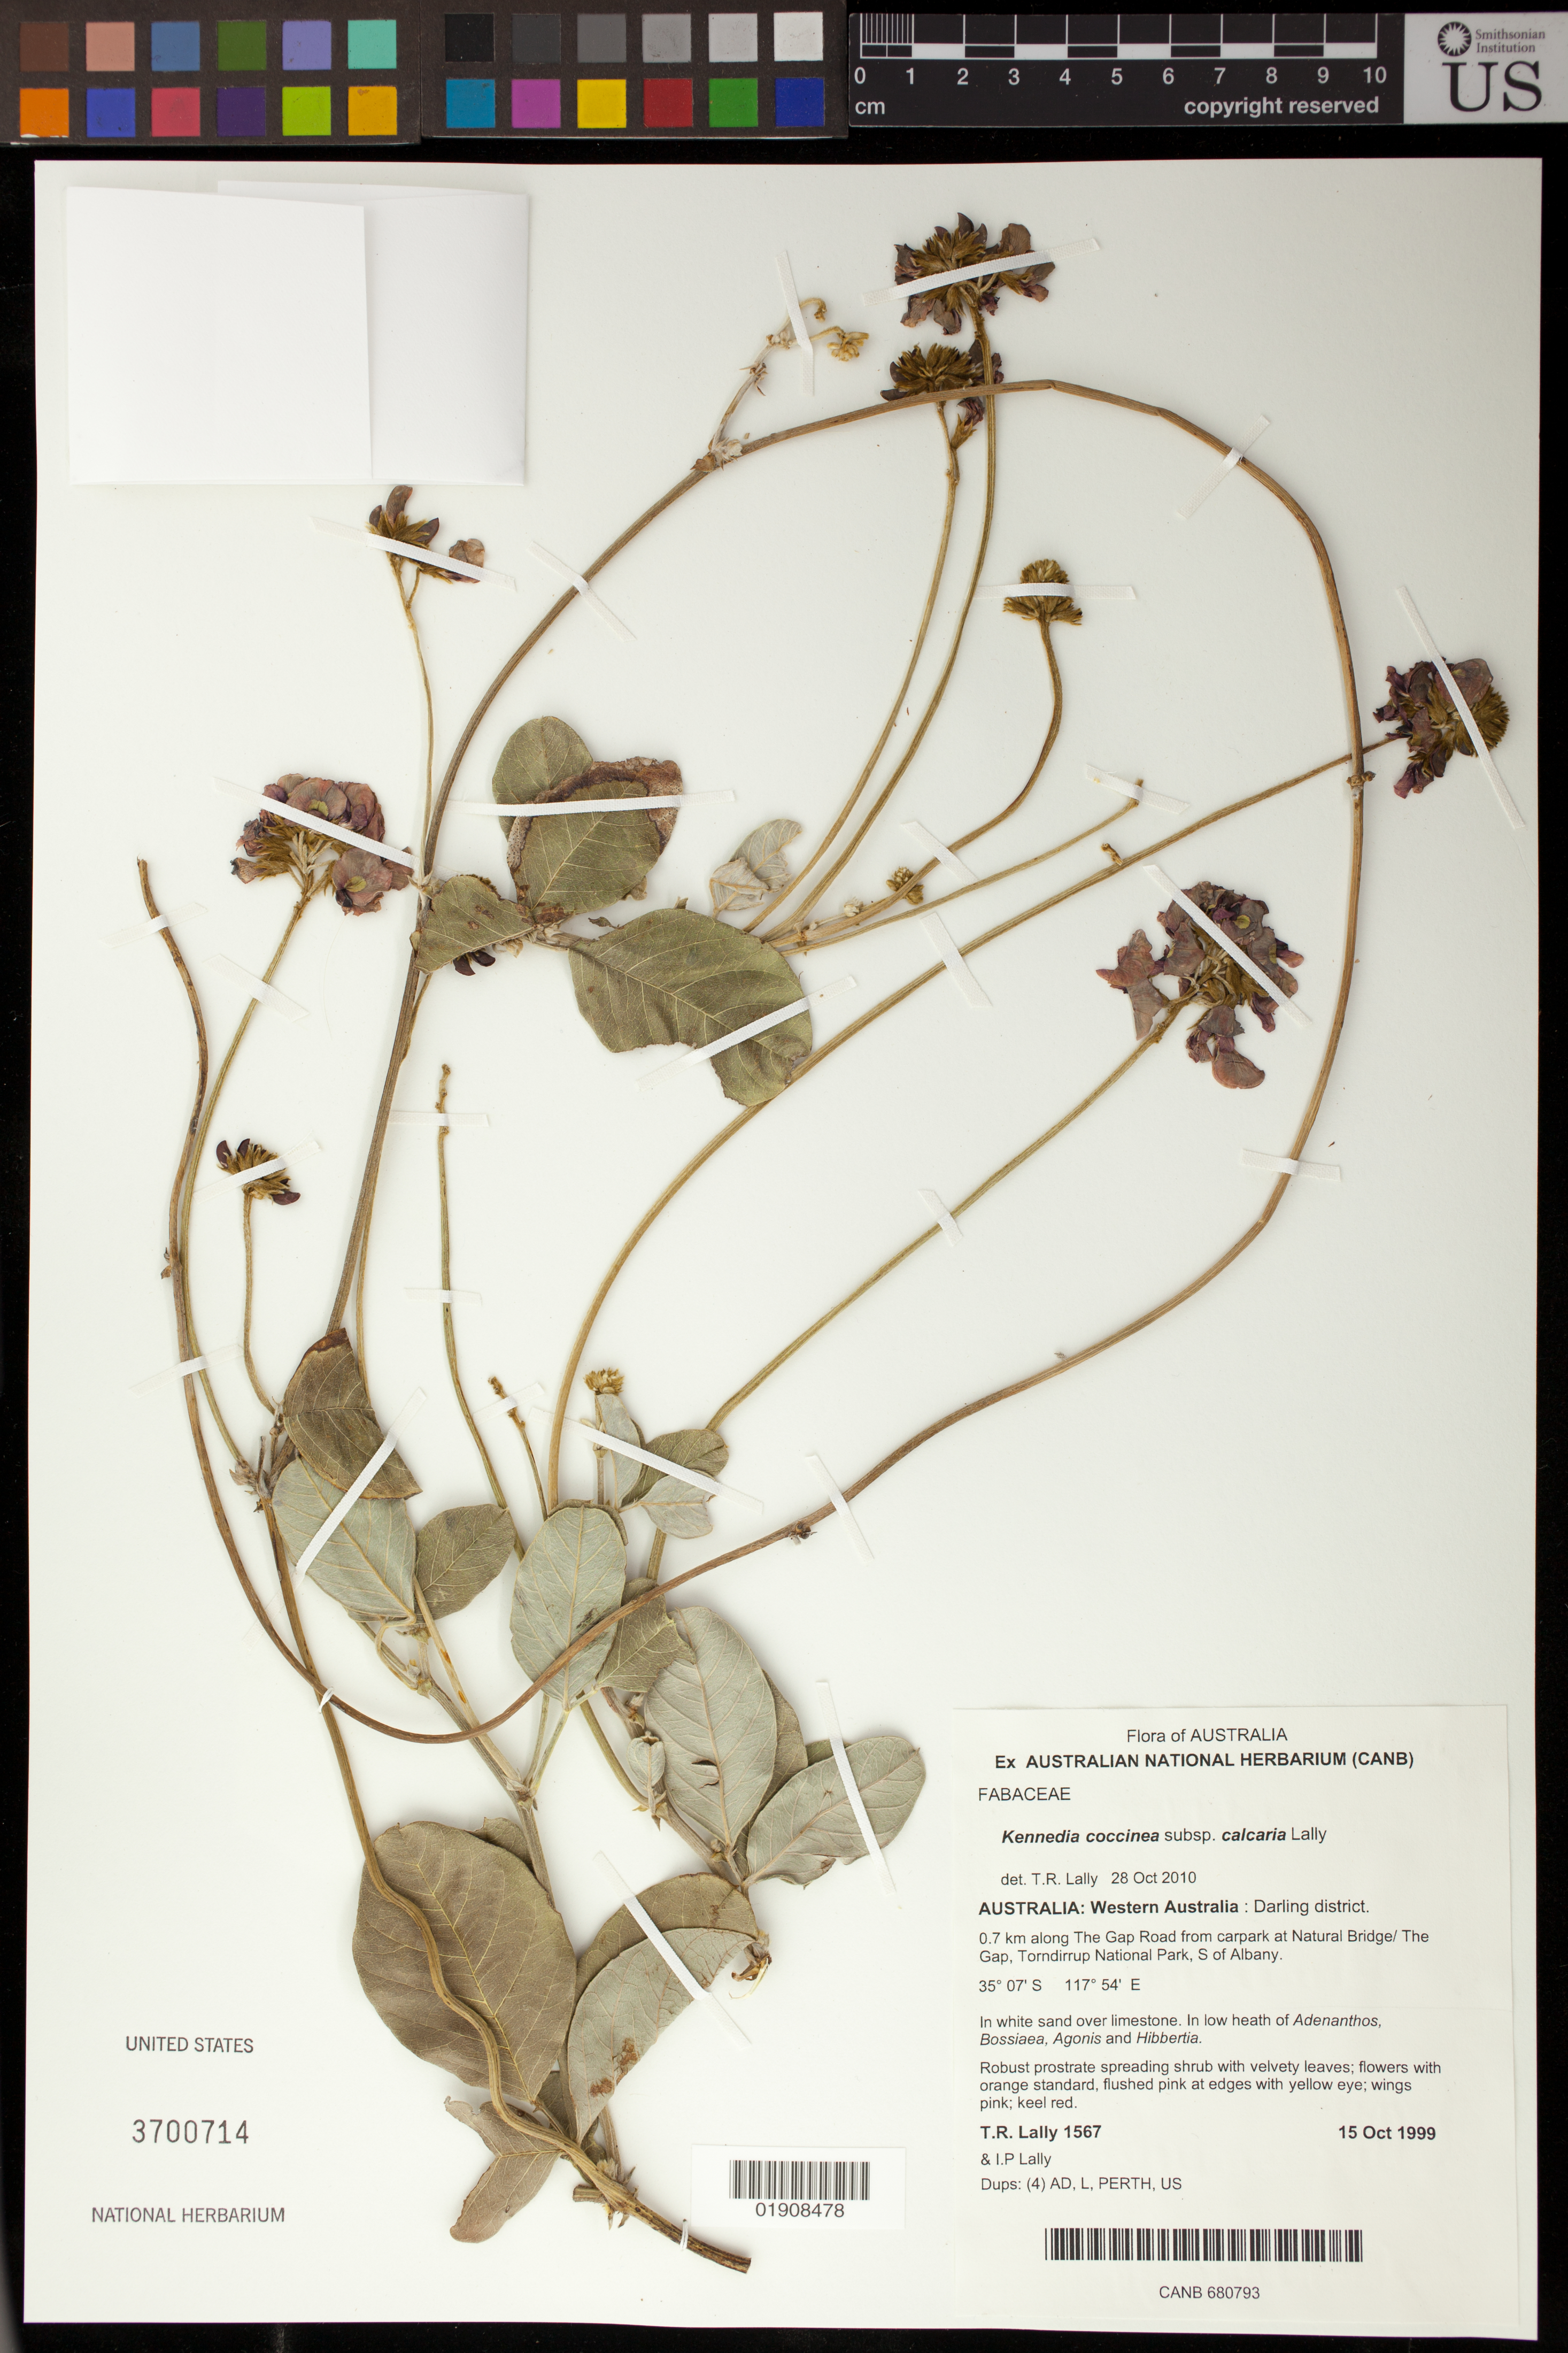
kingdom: Plantae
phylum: Tracheophyta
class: Magnoliopsida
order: Fabales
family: Fabaceae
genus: Kennedia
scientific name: Kennedia coccinea subsp. calcaria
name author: Lally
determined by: Lally, T. R.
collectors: T. R. Lally & I. Lally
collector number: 1567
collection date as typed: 15 Oct 1999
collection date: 1999-10-15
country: Australia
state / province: Western Australia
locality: Darling district, 0.7 km along The Gap Road from carpark at Natural Bridge/The Gap, Torndirrup National Park, S of Albany.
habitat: In white sand over limestone. In low heath.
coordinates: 35 07 S, 117 54 E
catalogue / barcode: US 3700714